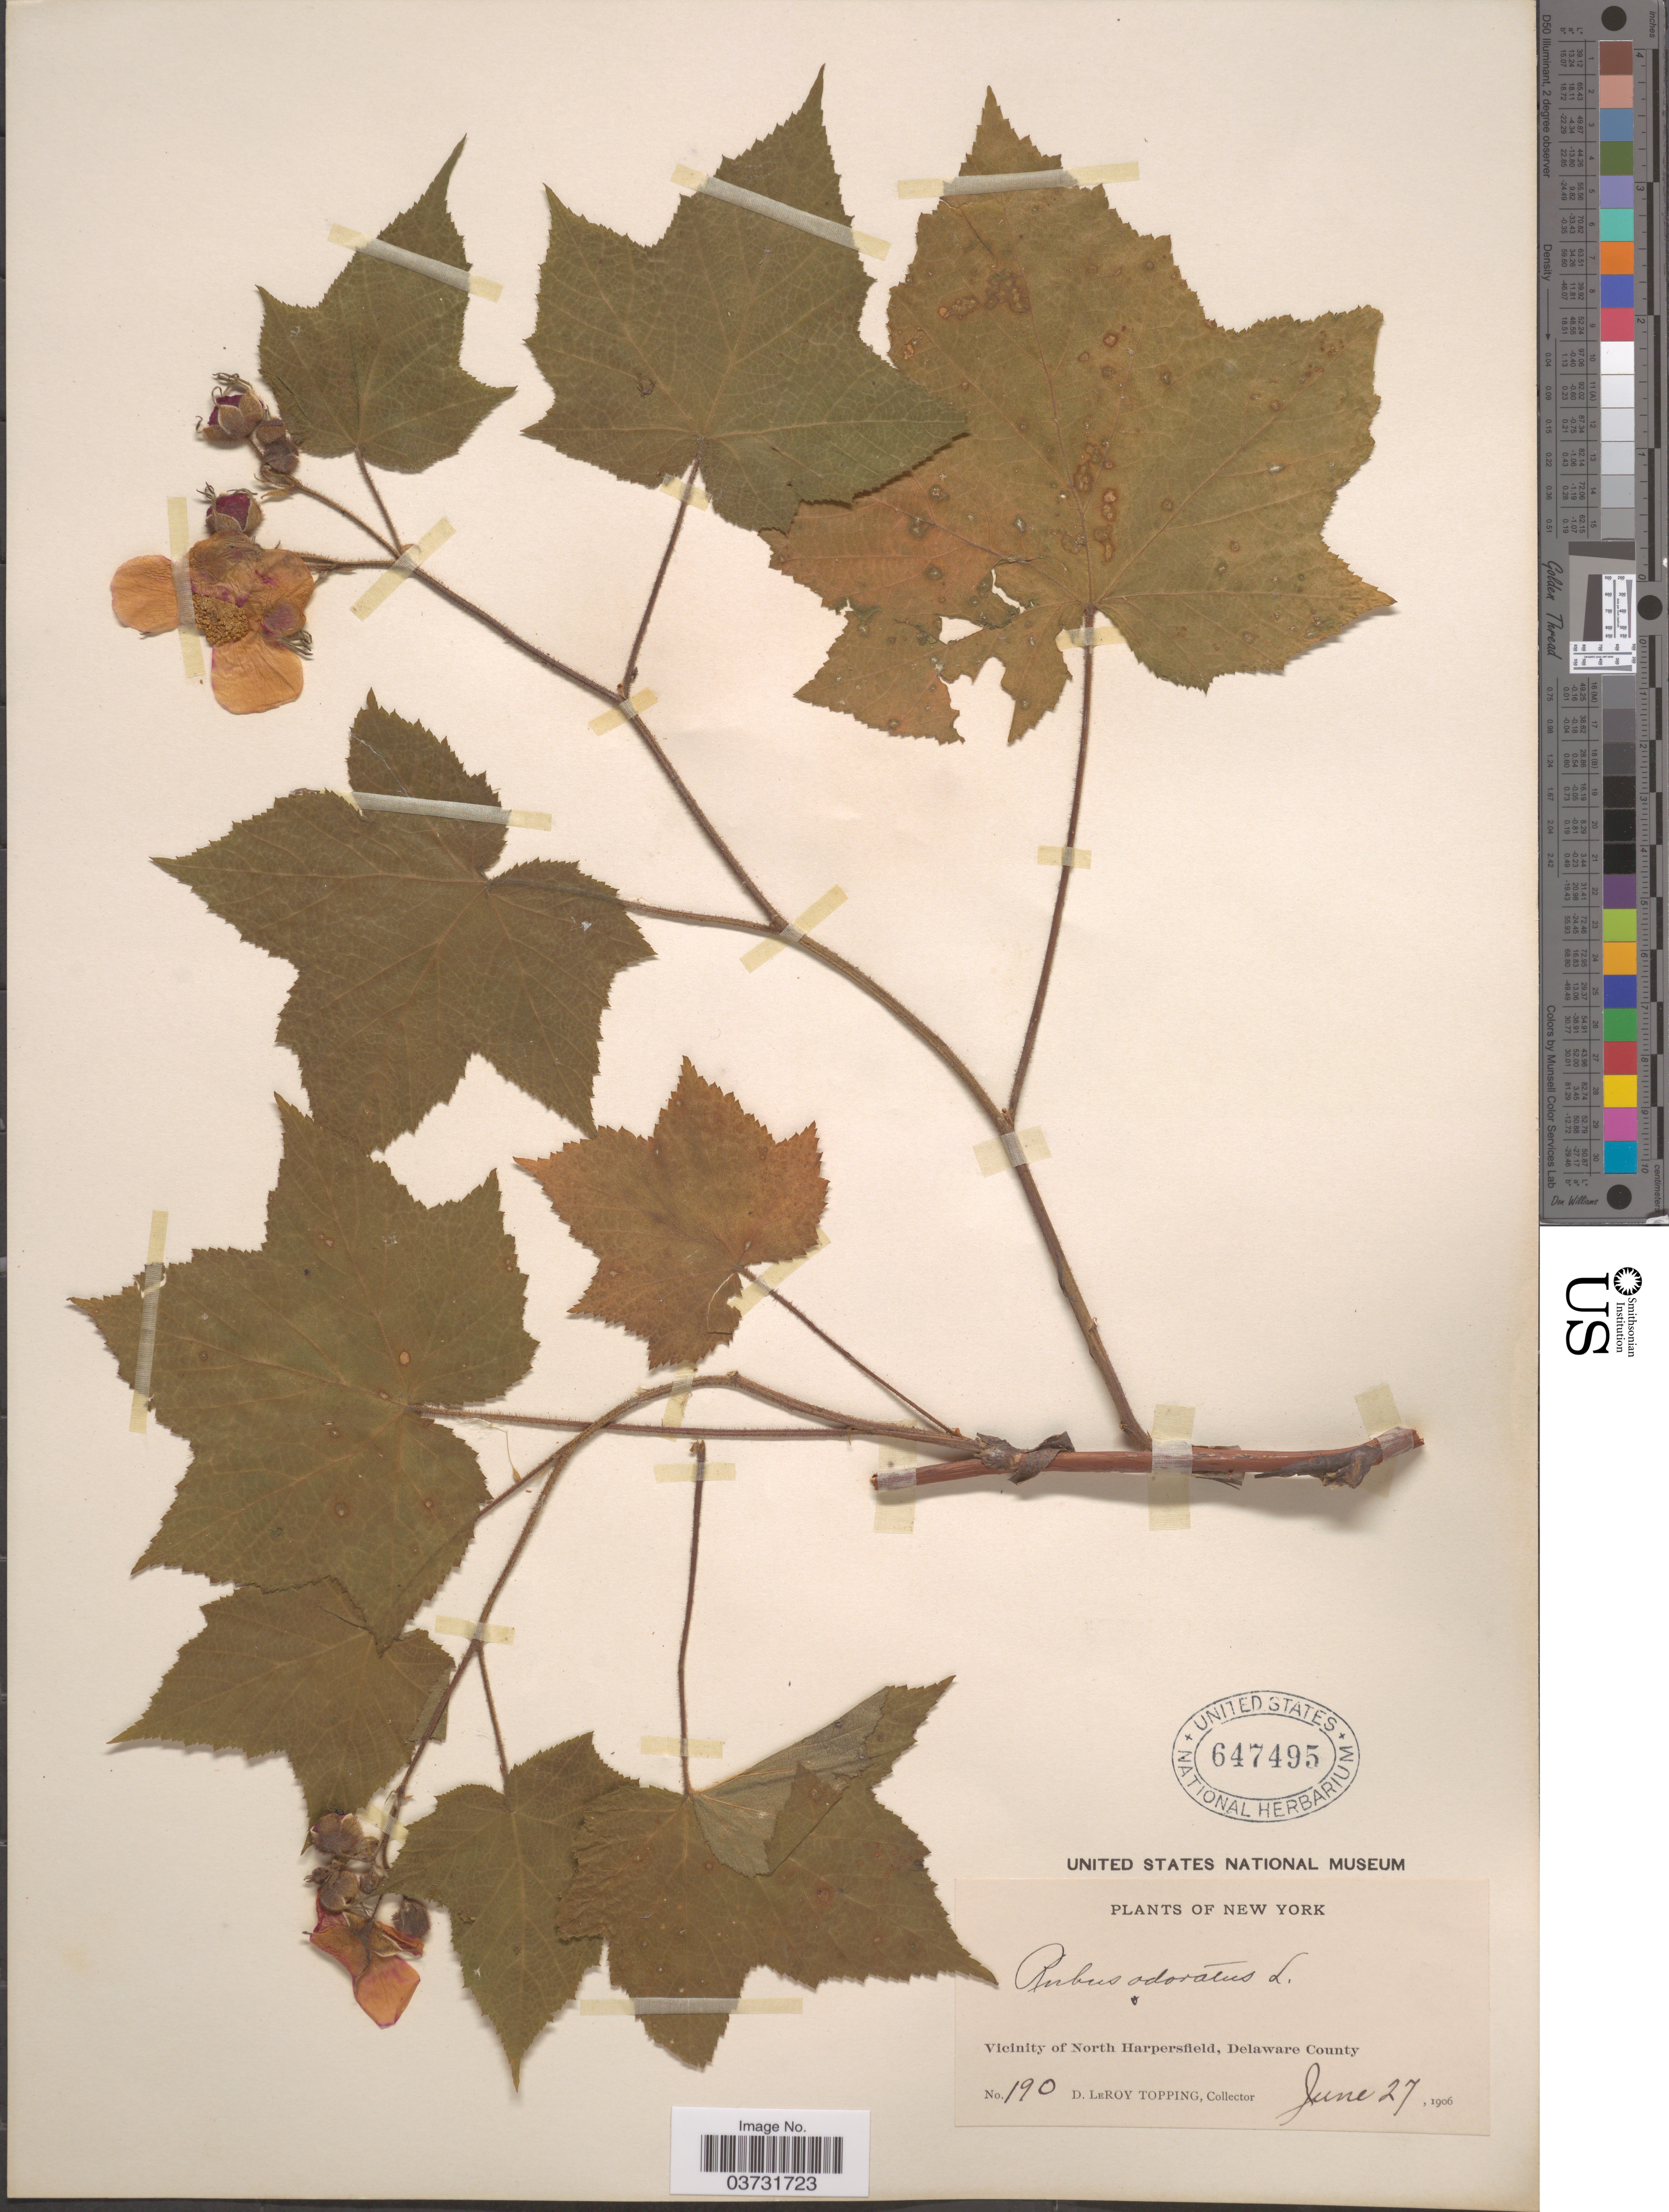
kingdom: Plantae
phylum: Tracheophyta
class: Magnoliopsida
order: Rosales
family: Rosaceae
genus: Rubus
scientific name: Rubus odoratus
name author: L.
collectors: D. L. Topping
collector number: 190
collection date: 1906-06-27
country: United States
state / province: New York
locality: Vicinity of North Harpersfield, Delaware County.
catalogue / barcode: US 647495